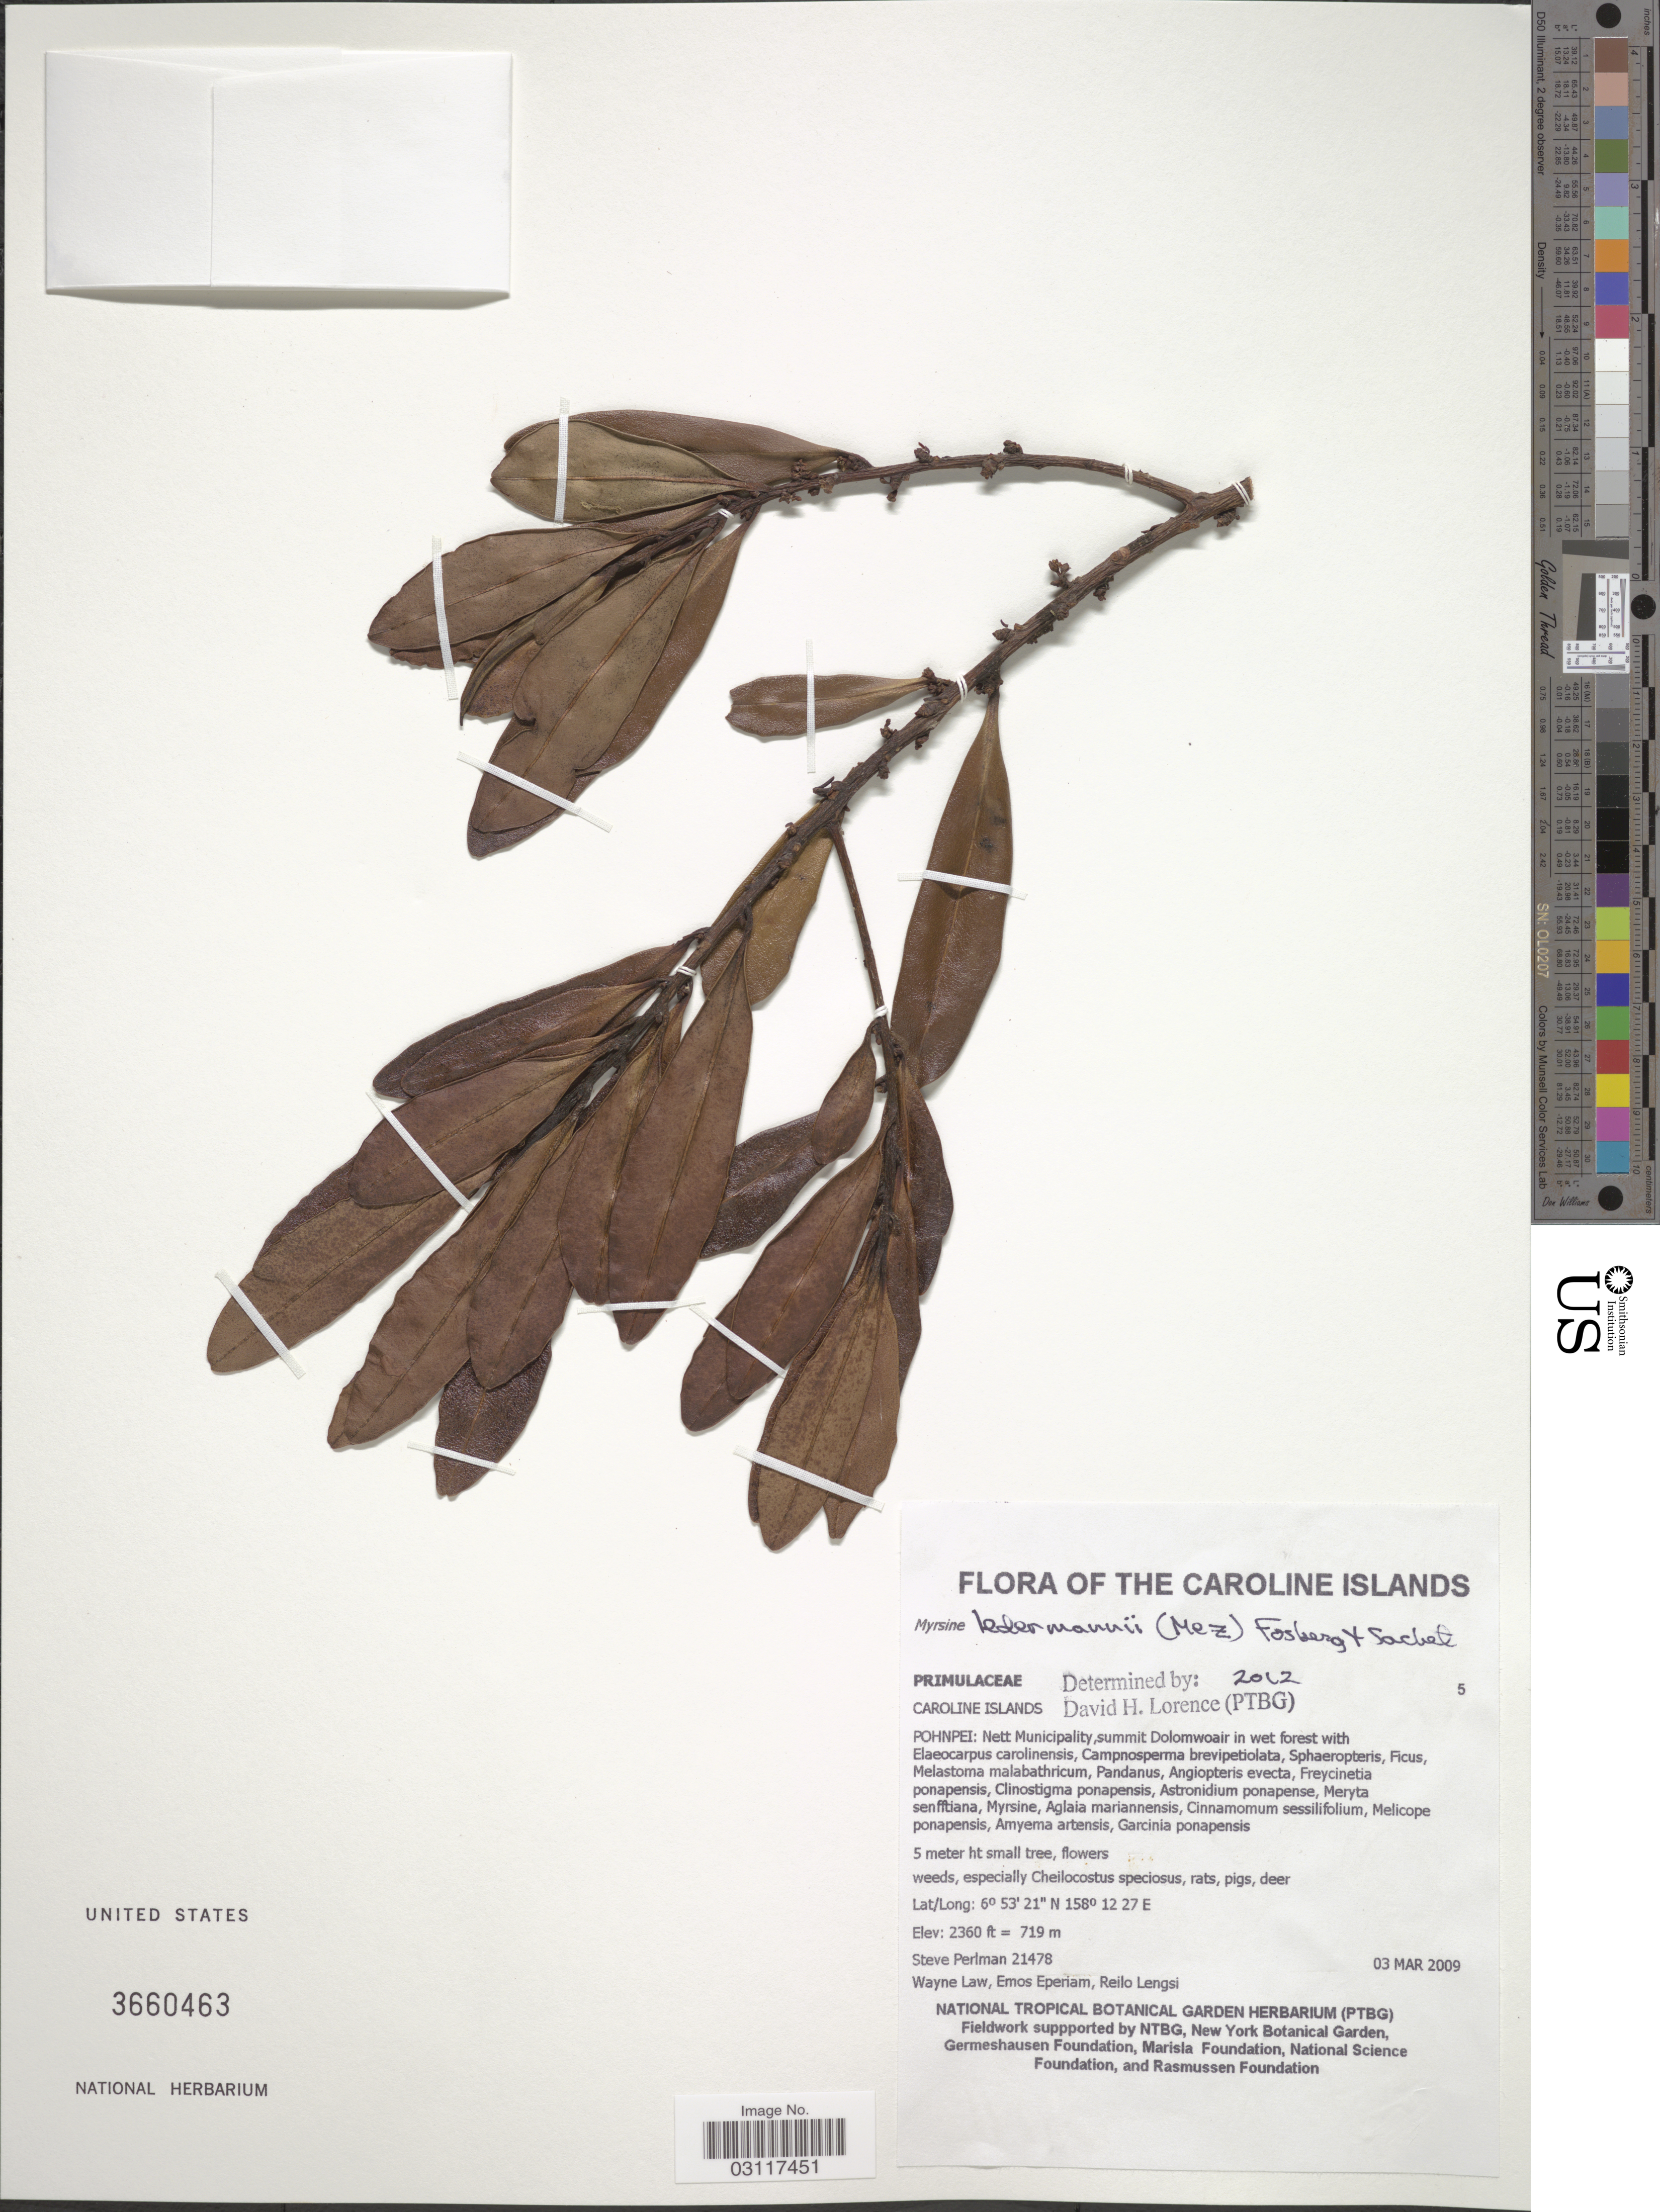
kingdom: Plantae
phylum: Tracheophyta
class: Magnoliopsida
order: Ericales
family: Primulaceae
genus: Myrsine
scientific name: Myrsine ledermannii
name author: (Mez) Fosberg & Sachet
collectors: S. Perlman, W. Law, E. Eperiam & R. Lengsi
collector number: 21478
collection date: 2009-03-03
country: Micronesia, Federated States of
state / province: Pohnpei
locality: The Caroline Islands, Pohnpei: Nett Municipality, summit Dolomwoair in wet forest.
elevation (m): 719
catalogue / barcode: US 3660463